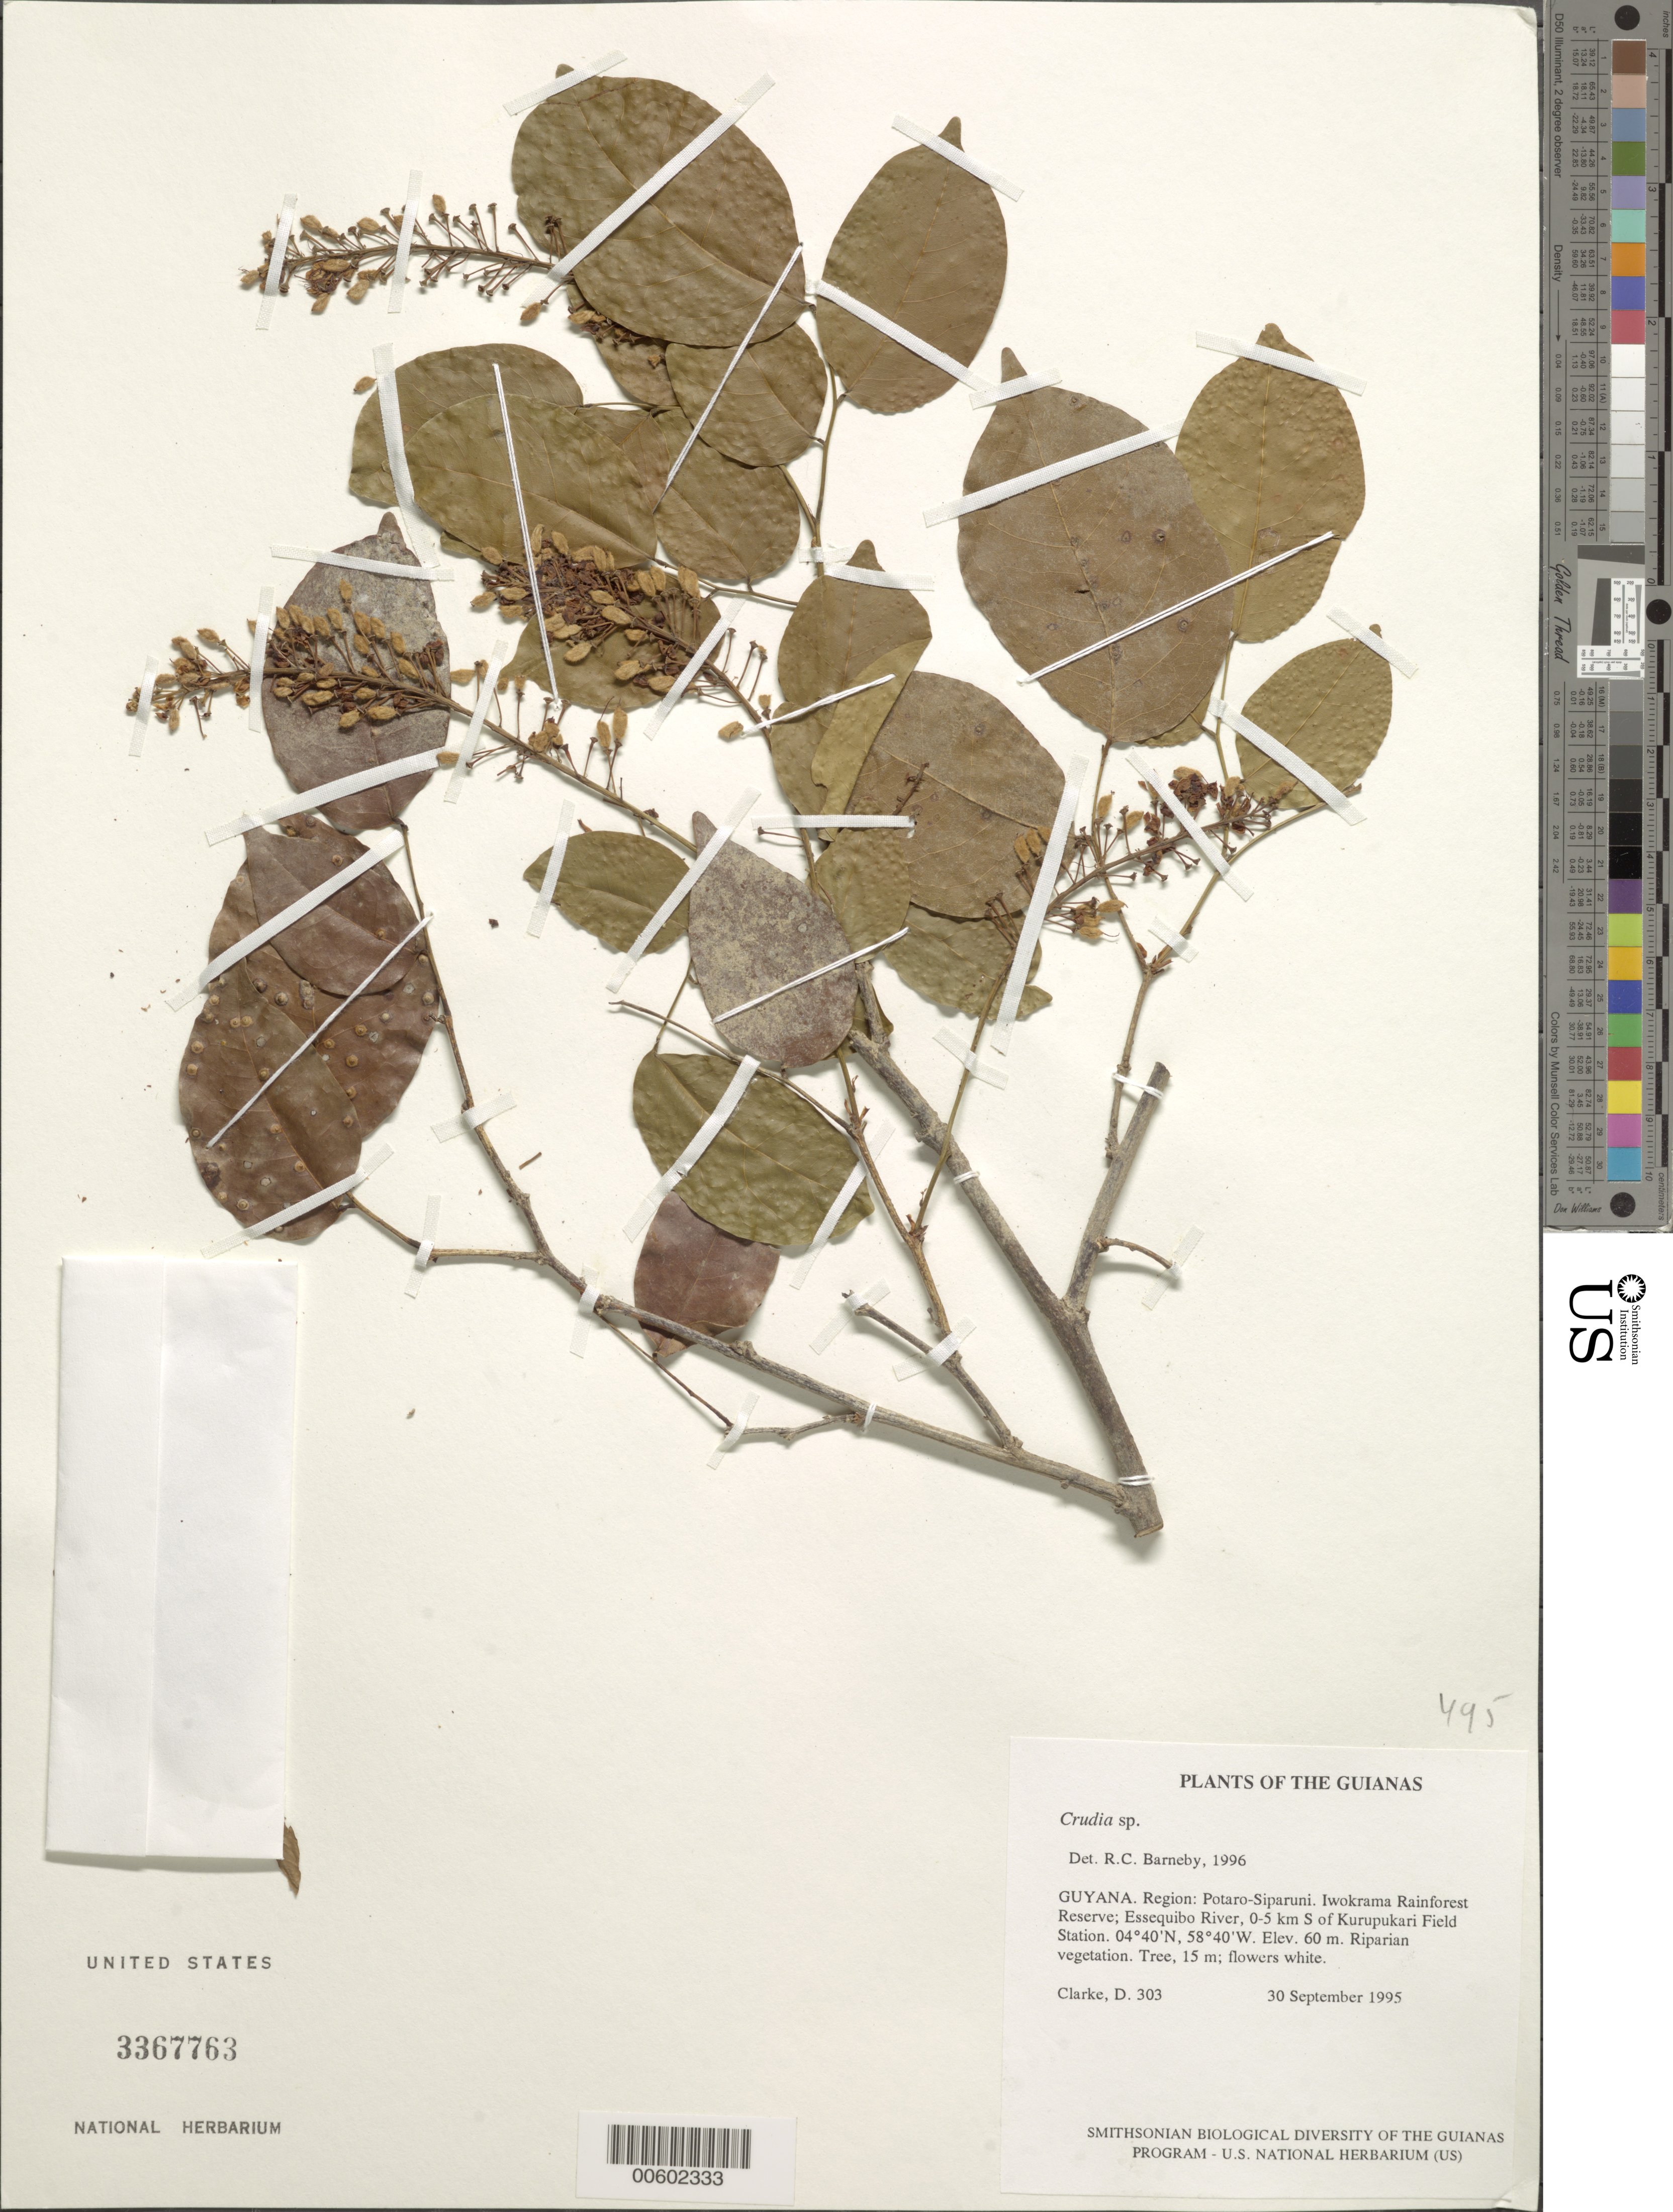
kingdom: Plantae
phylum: Tracheophyta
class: Magnoliopsida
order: Fabales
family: Fabaceae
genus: Crudia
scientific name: Crudia sp.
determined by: Barneby, Rupert C., (NY)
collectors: H. D. Clarke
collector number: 303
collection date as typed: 30 September 1995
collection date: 1995-09-30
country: Guyana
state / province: Potaro-Siparuni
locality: Iwokrama Rainforest Reserve; Essequibo River, 0-5 km S of Kurupukari Field Station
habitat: Riparian vegetation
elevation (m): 60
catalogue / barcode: US 3367763